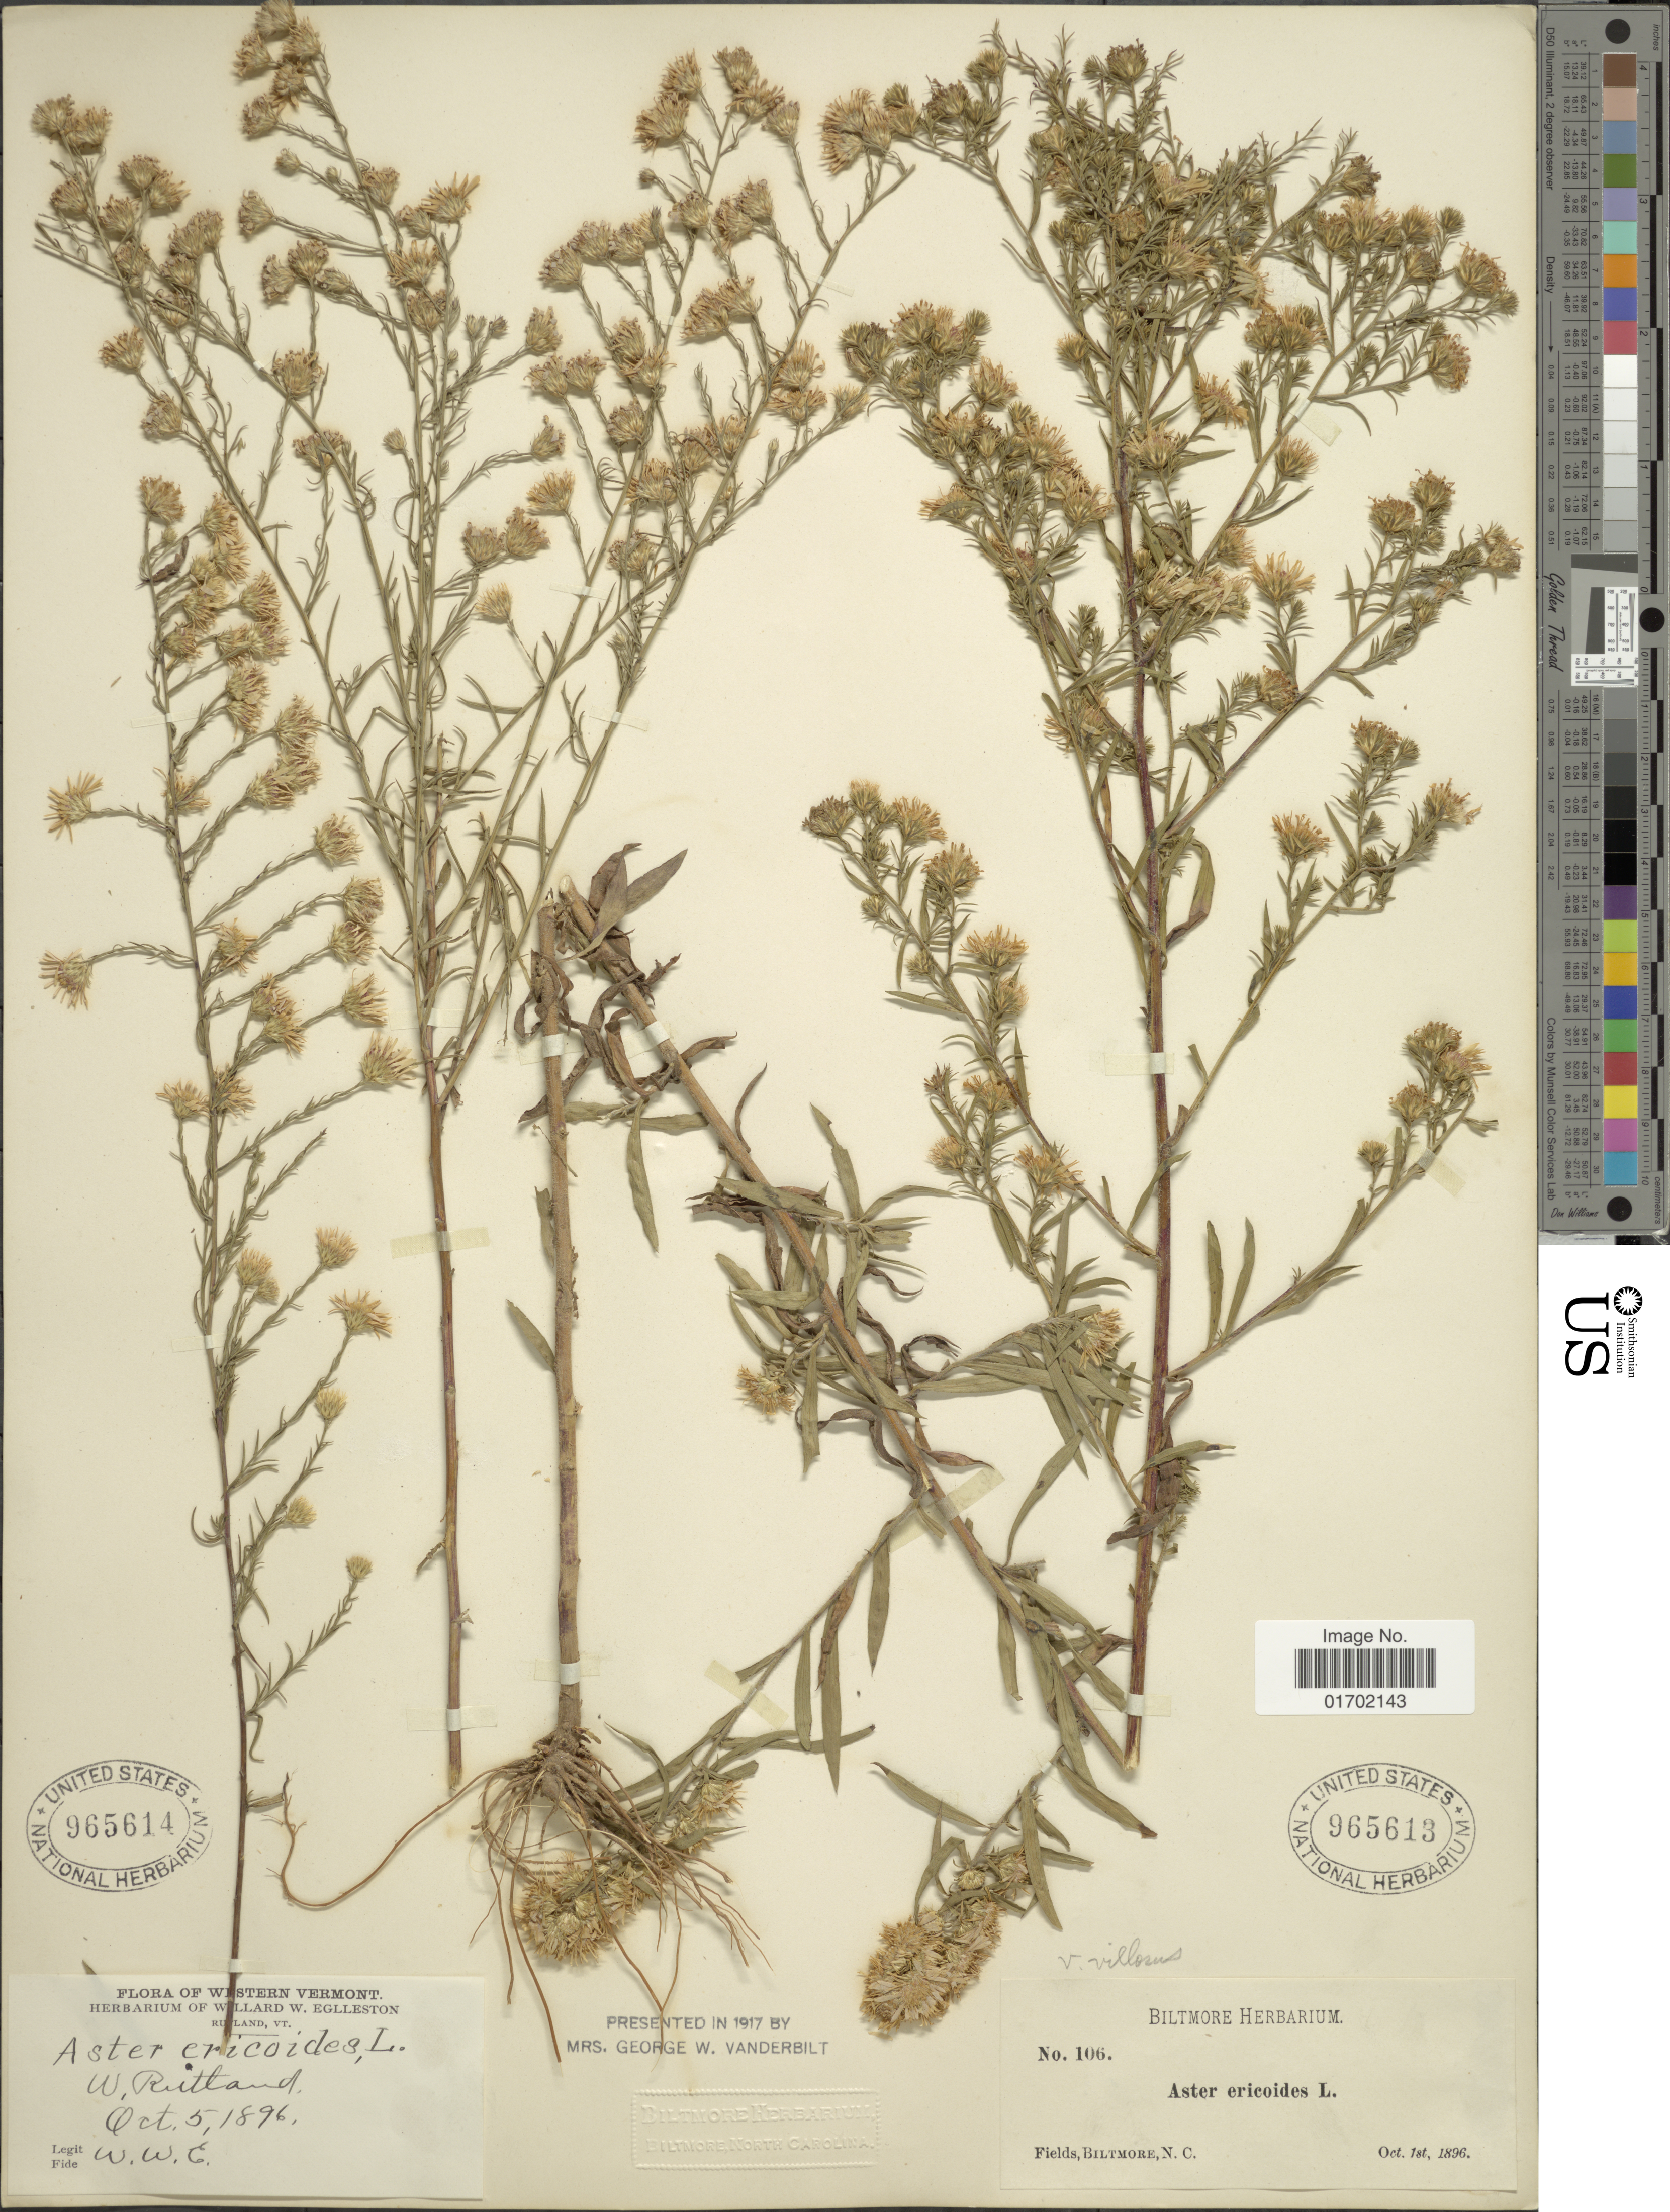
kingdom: Plantae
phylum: Tracheophyta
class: Magnoliopsida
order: Asterales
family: Asteraceae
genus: Symphyotrichum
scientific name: Symphyotrichum pilosum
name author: (Willd.) G.L. Nesom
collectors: W. W. Eggleston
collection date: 1896-10-05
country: United States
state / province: Vermont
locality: Western Vermont, W. Rutland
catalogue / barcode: US 965614